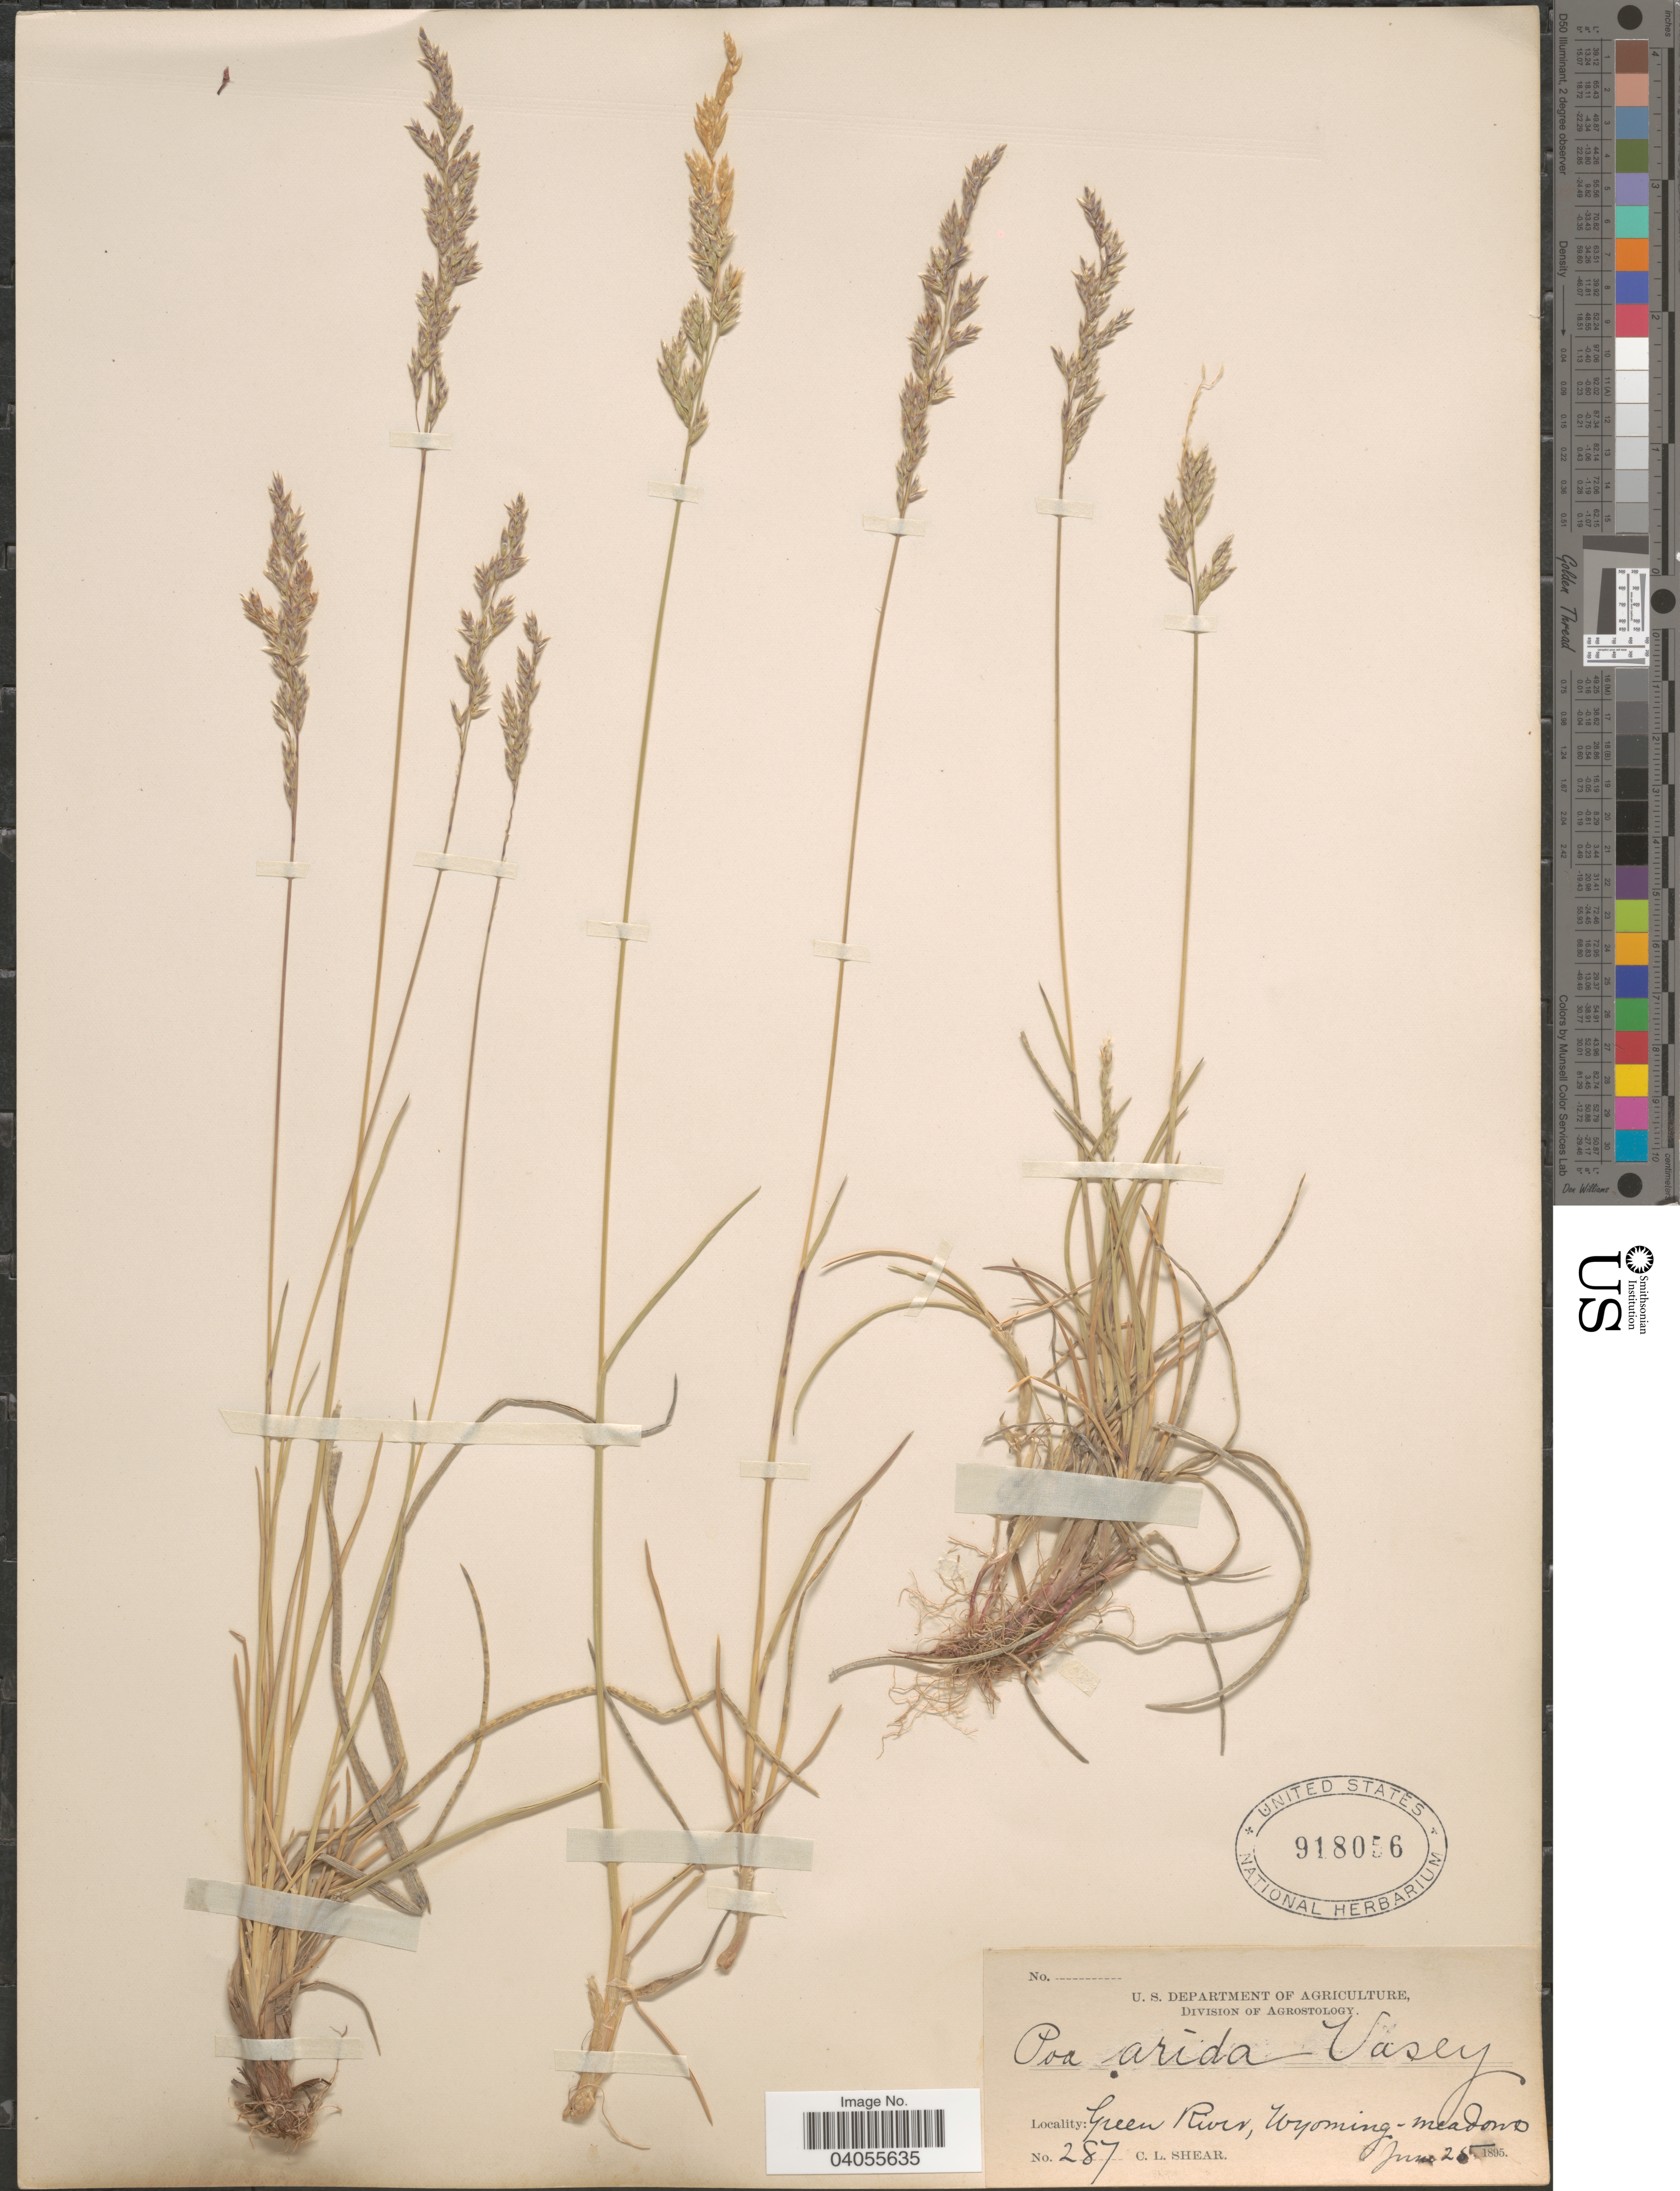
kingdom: Plantae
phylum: Tracheophyta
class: Liliopsida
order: Poales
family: Poaceae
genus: Poa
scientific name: Poa arida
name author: Vasey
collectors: C. L. Shear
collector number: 287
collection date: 1895-06-25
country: United States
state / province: Wyoming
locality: Green River.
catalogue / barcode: US 918056